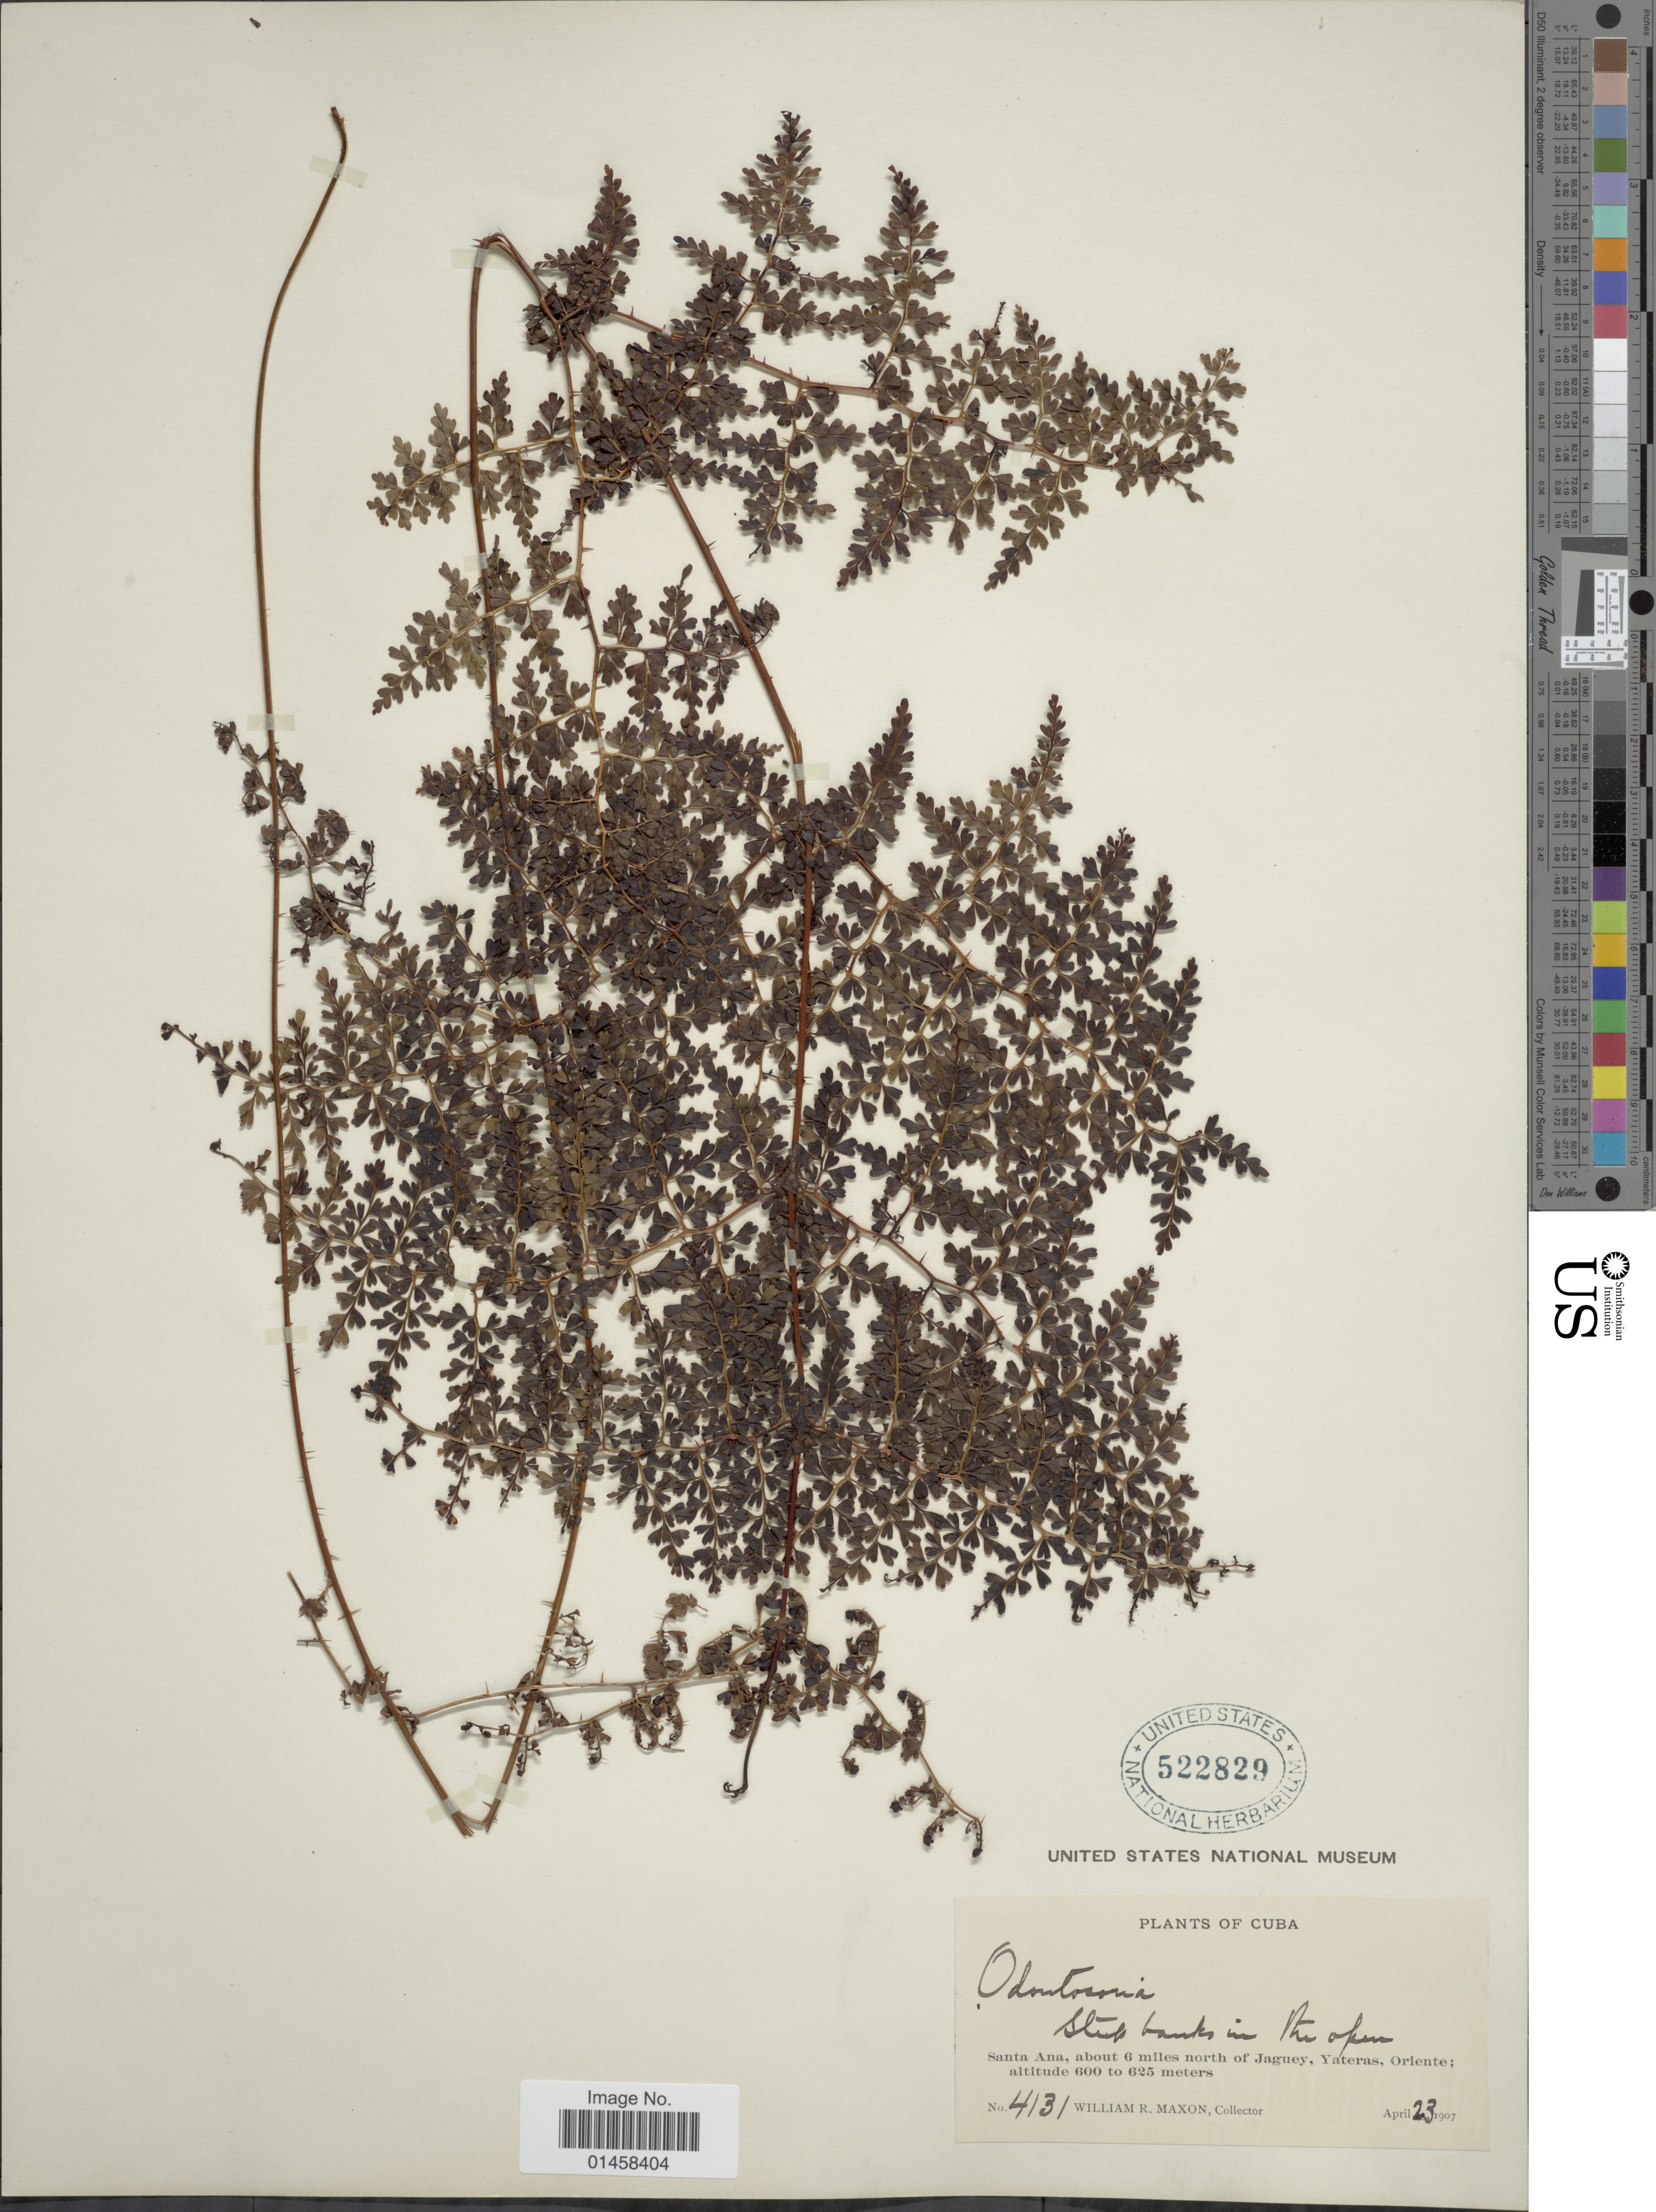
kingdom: Plantae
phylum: Tracheophyta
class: Polypodiopsida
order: Polypodiales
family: Lindsaeaceae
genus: Odontosoria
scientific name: Odontosoria aculeata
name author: (L.) J. Sm.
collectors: W. R. Maxon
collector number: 4131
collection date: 1907-04-23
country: Cuba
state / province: Oriente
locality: Santa Ana, about 6 miles north of Jaguey, Yateras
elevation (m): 600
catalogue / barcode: US 522829